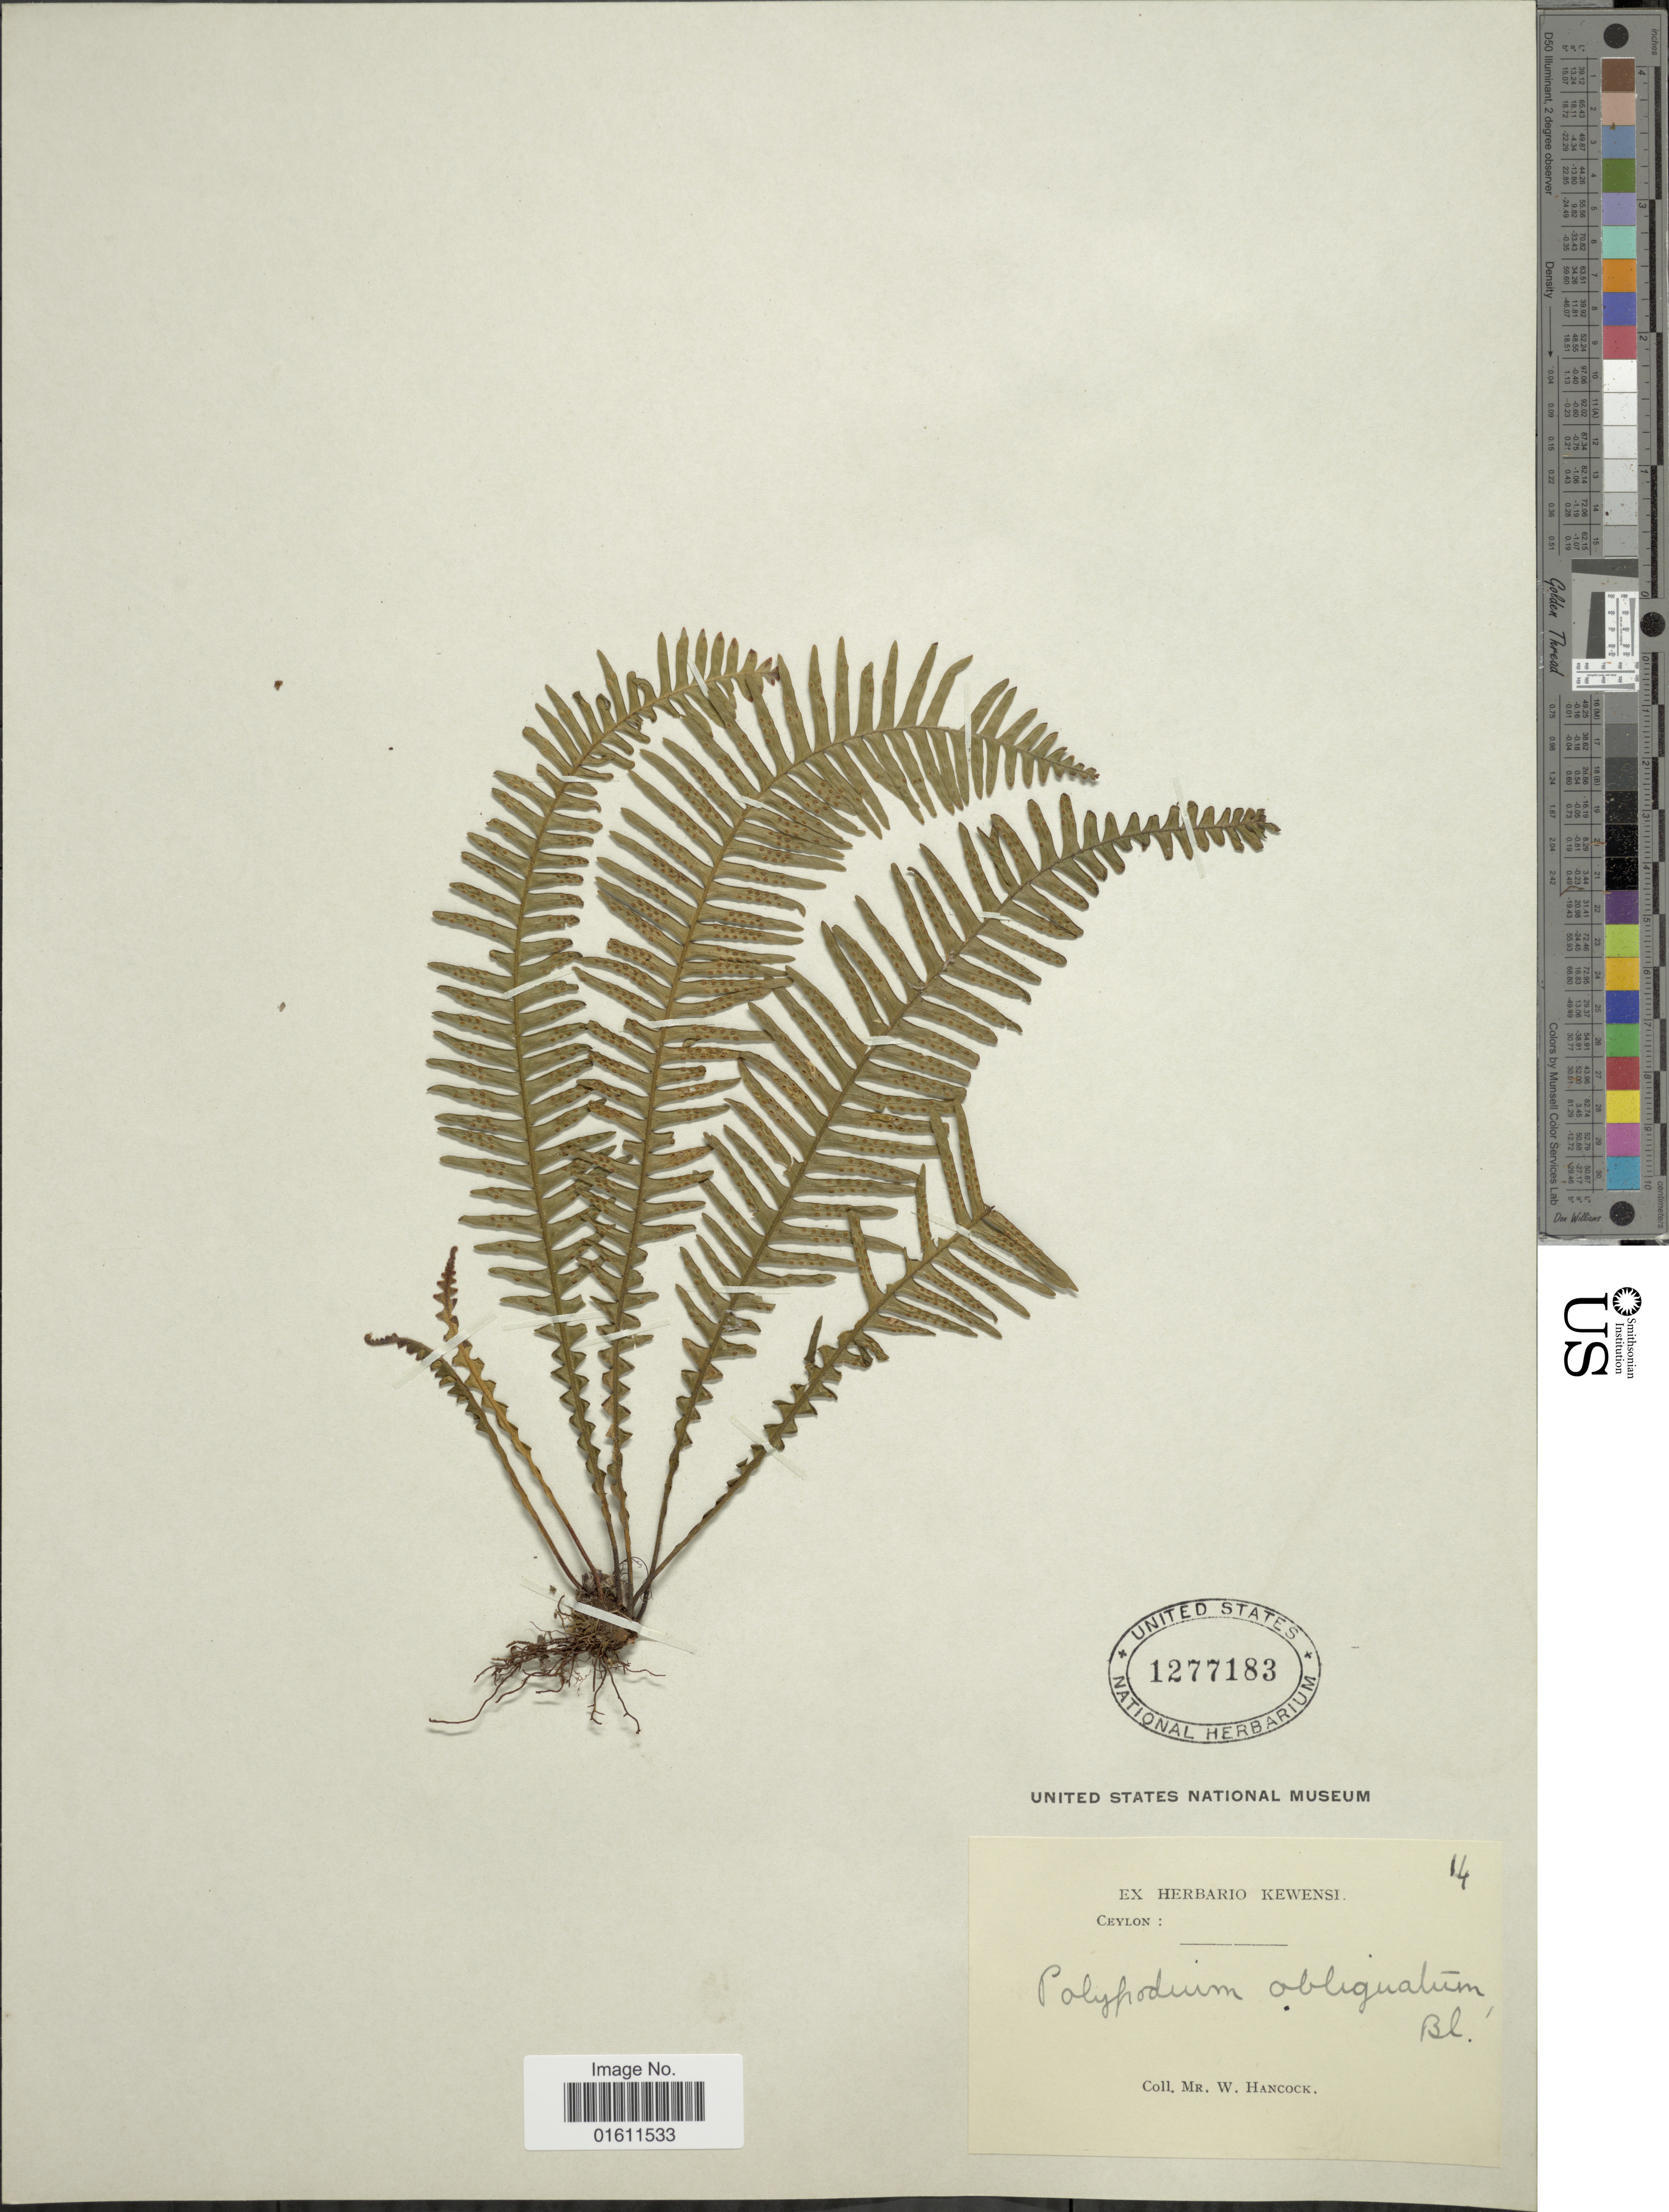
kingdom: Plantae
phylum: Tracheophyta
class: Polypodiopsida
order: Polypodiales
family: Polypodiaceae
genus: Prosaptia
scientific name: Prosaptia obliquata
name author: (Blume) Mett.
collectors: W. Hancock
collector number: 14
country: Sri Lanka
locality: Ceylon.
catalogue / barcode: US 1277183